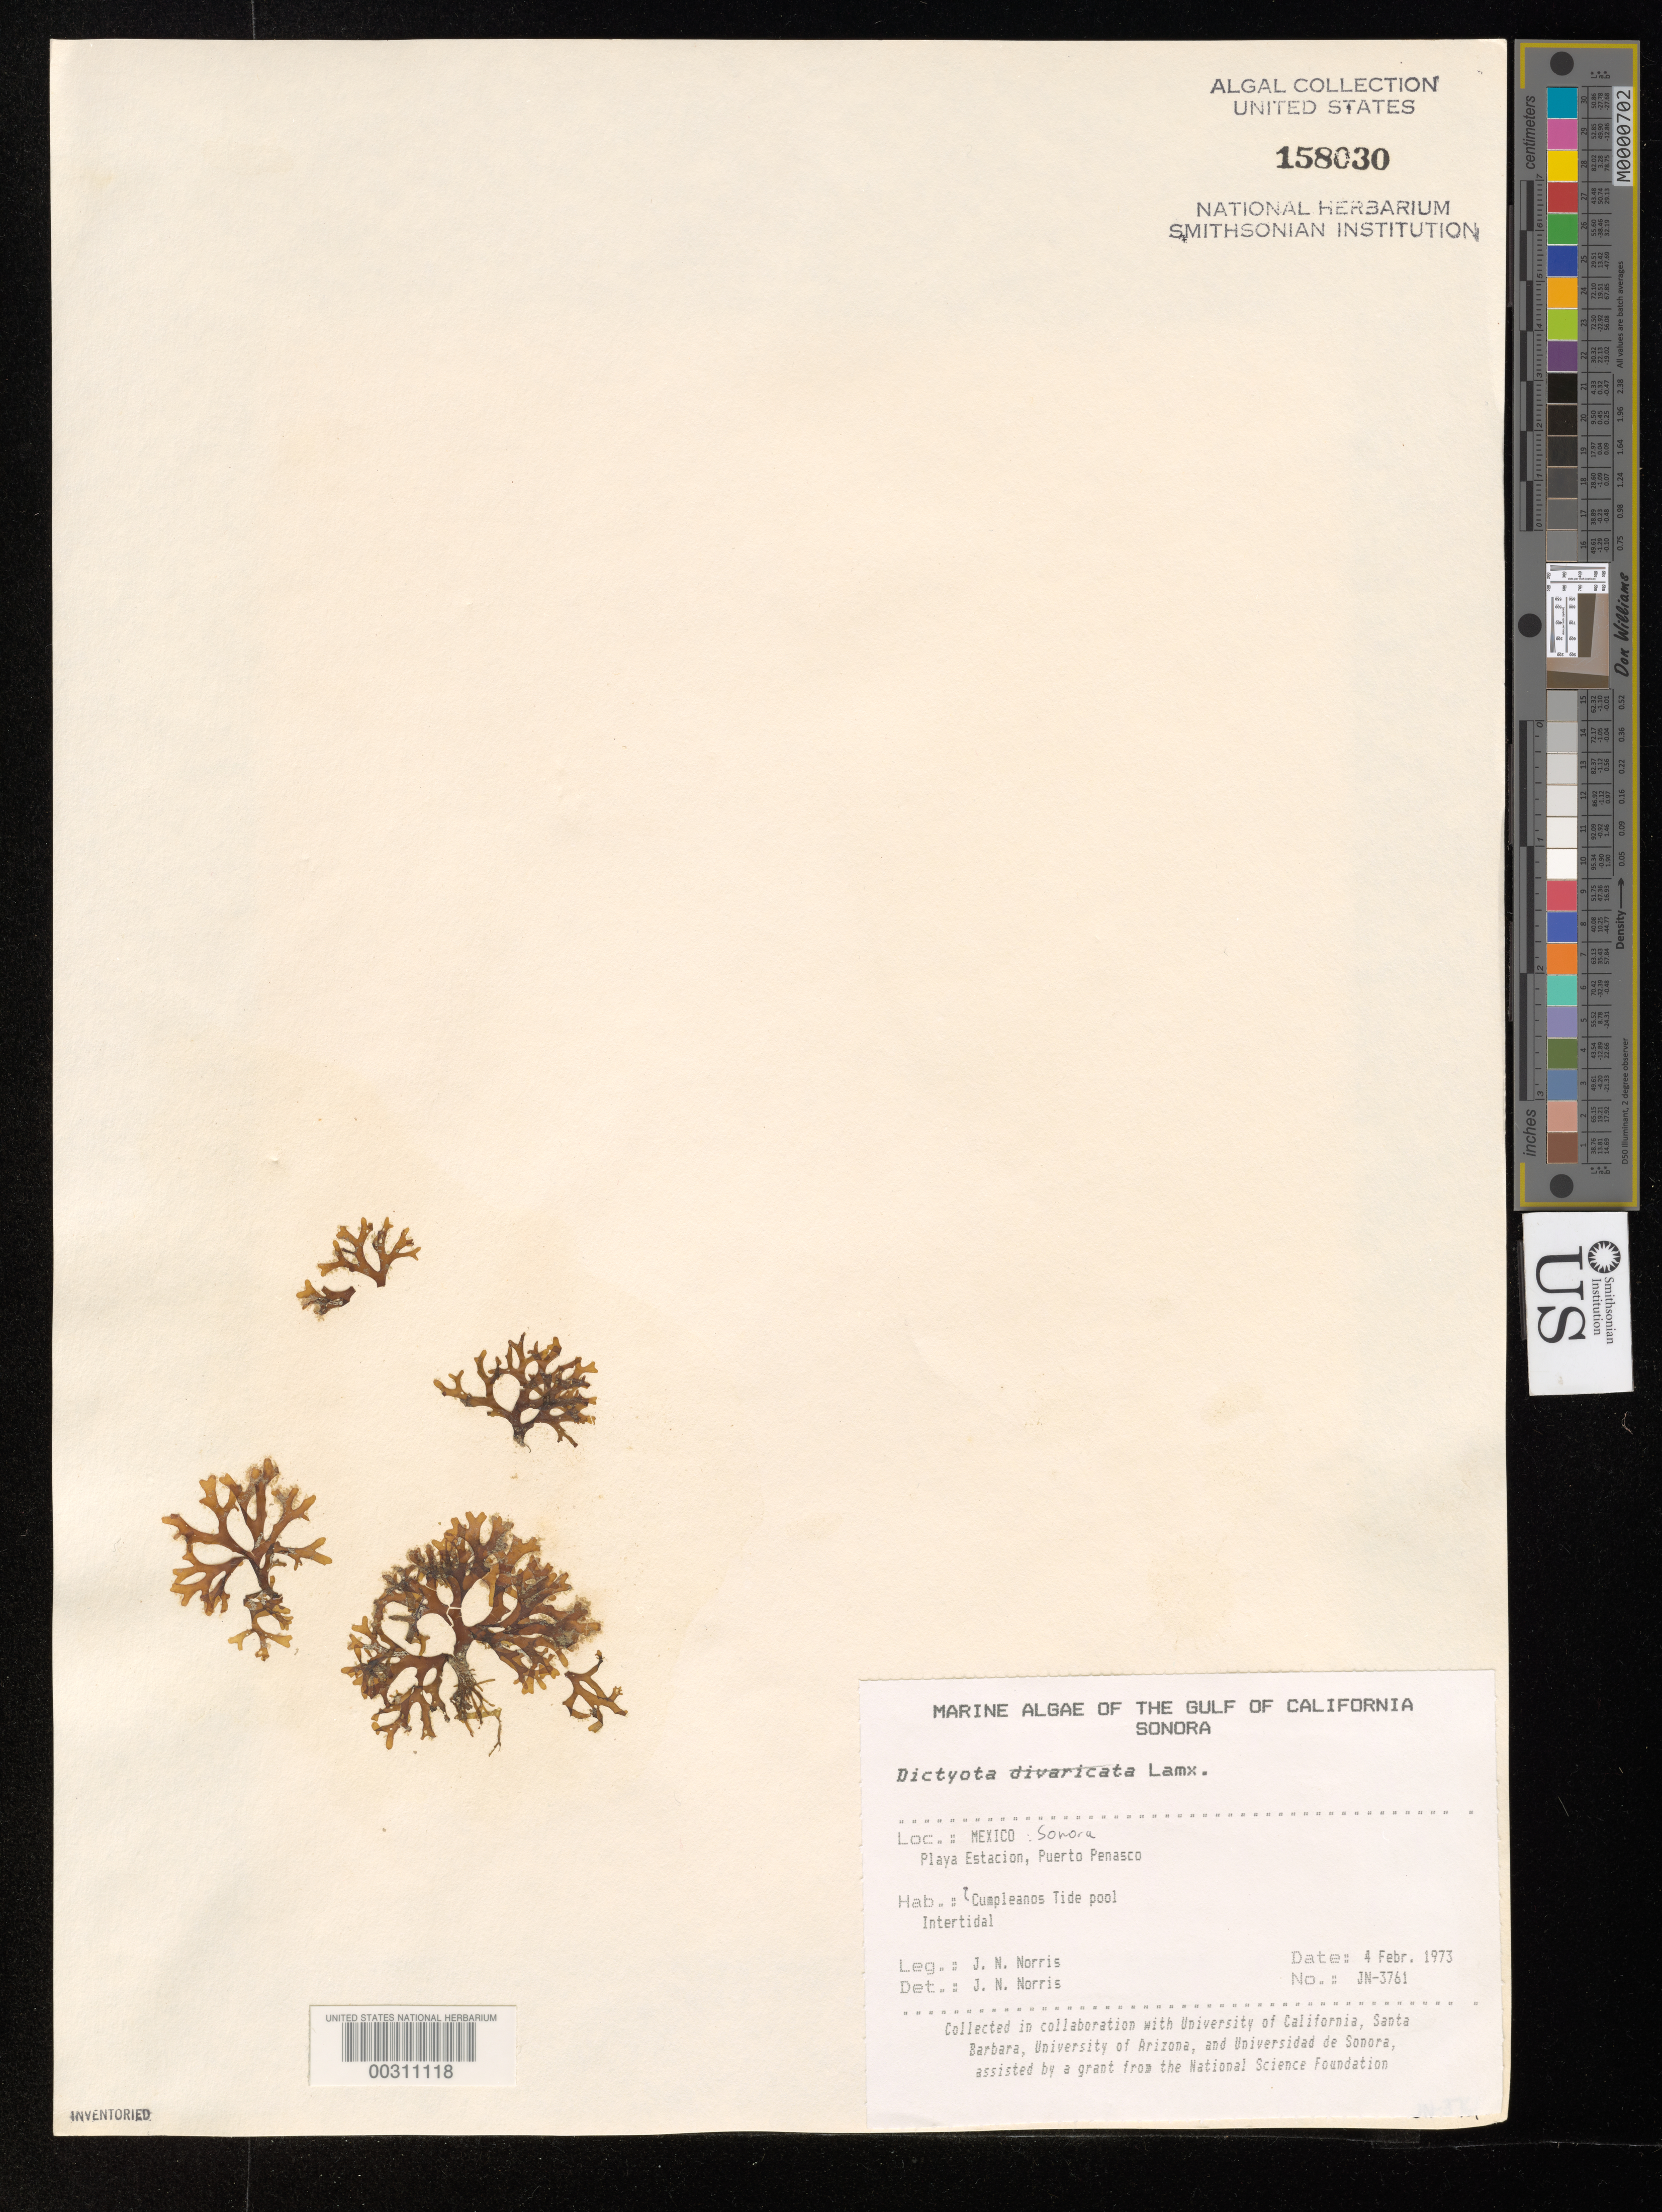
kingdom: Chromista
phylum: Ochrophyta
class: Phaeophyceae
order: Dictyotales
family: Dictyotaceae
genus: Dictyota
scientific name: Dictyota implexa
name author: (Desfontaines) J.V.Lamouroux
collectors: J. N. Norris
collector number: JN-3761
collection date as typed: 04 Feb 1973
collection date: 1973-02-04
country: Mexico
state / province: Sonora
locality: Playa Estacion, Puerto Penasco, Cumpleanos tide pool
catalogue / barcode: US 158030